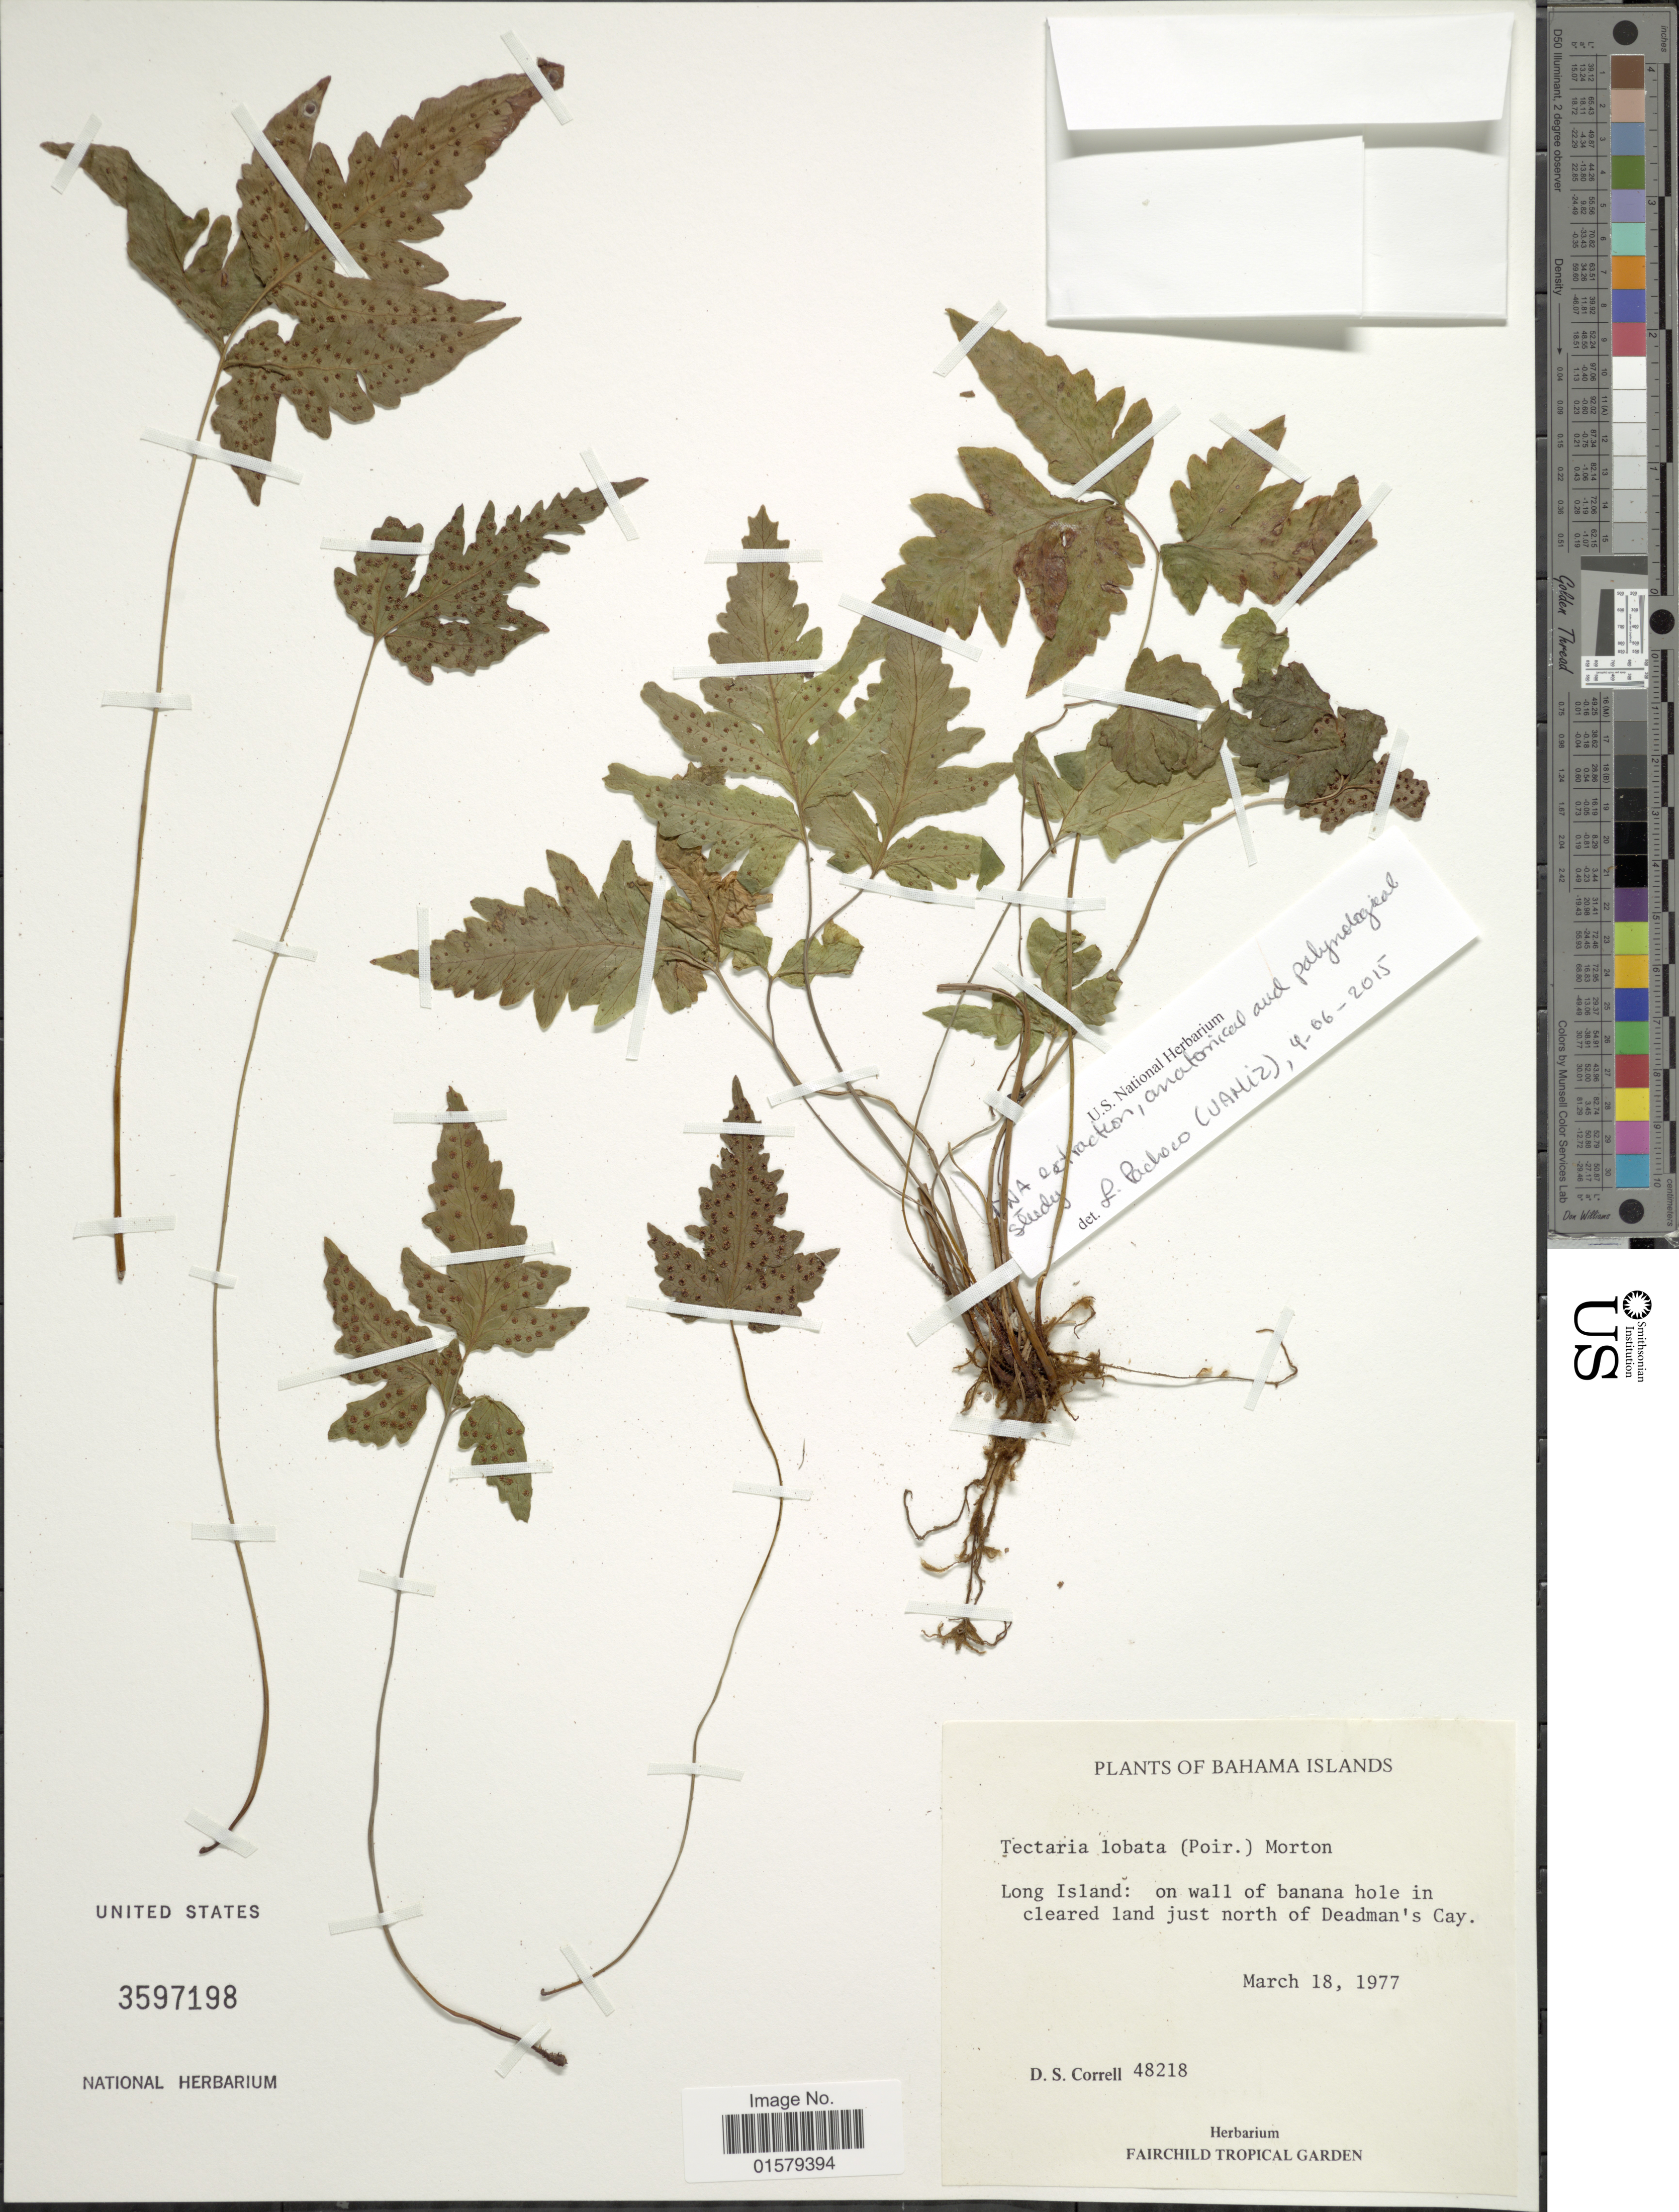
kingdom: Plantae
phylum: Tracheophyta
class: Polypodiopsida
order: Polypodiales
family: Tectariaceae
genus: Tectaria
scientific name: Tectaria lobata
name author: (C. Presl) C.V. Morton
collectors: D. S. Correll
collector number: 48218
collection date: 1977-03-18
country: Bahamas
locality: Long Island: on wall of banana hole in cleared land just north of Deadman's Cay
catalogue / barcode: US 3597198